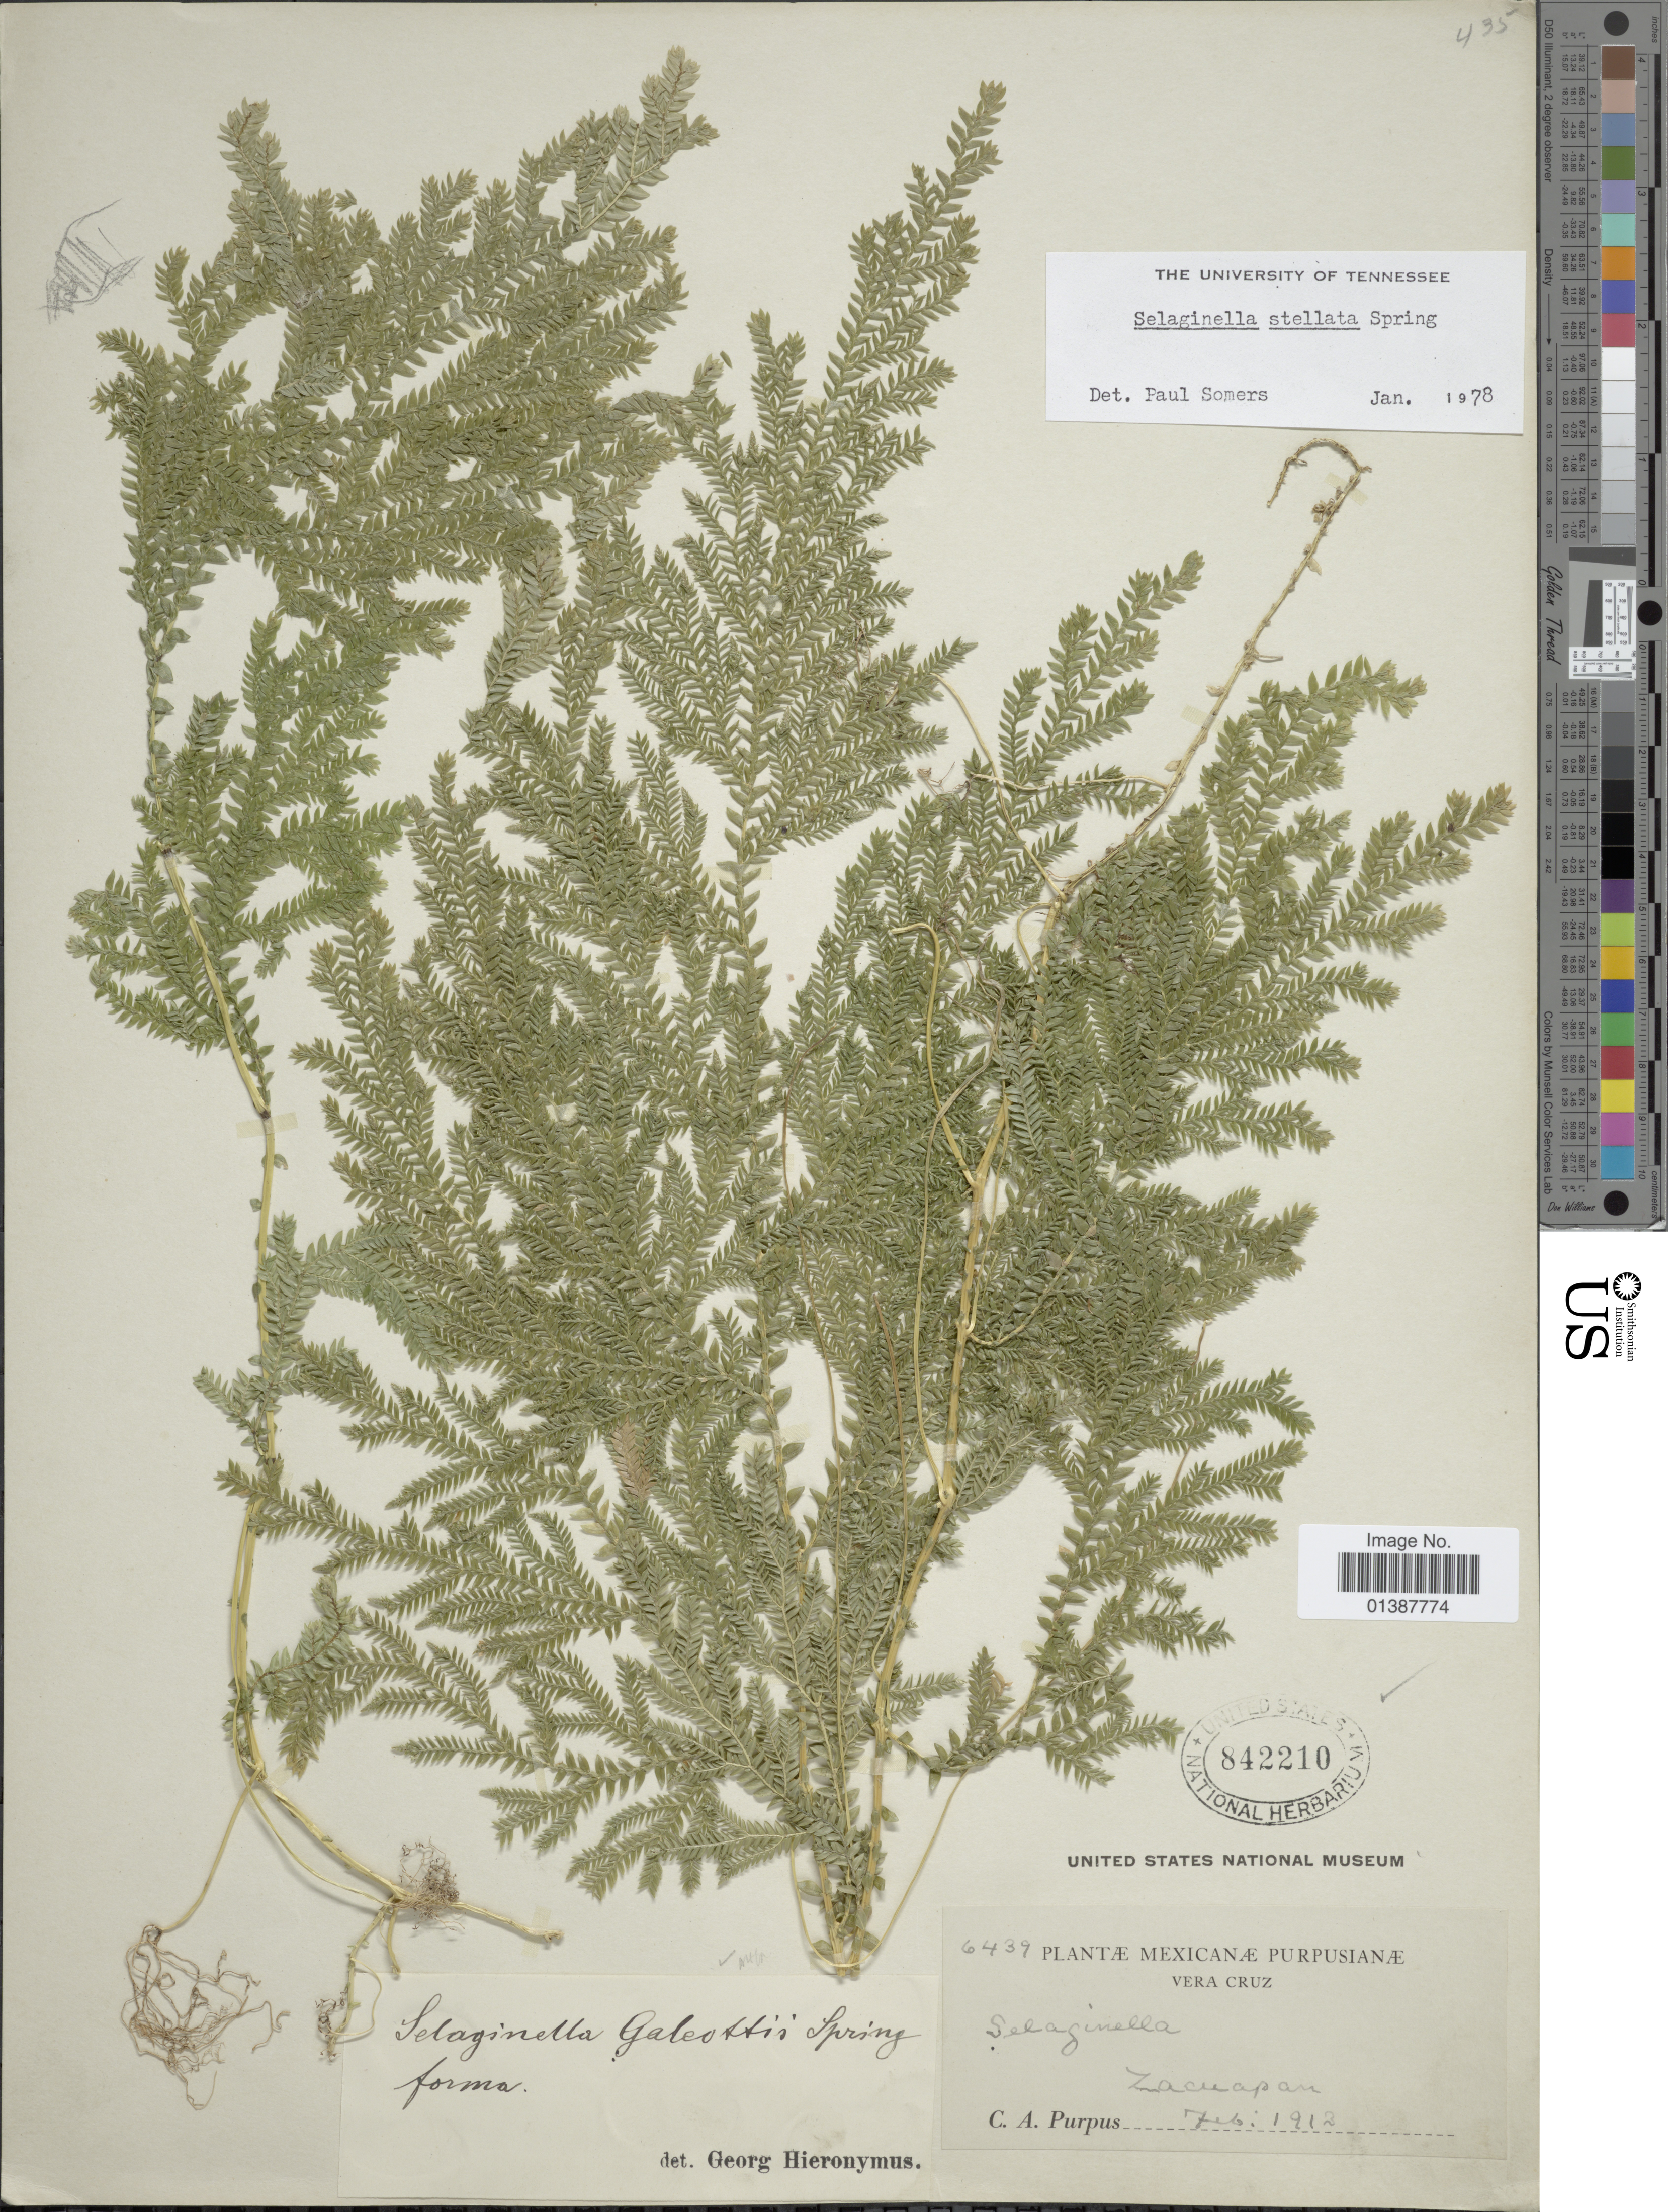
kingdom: Plantae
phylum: Tracheophyta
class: Lycopodiopsida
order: Selaginellales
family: Selaginellaceae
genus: Selaginella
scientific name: Selaginella galeottii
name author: Spring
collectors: C. A. Purpus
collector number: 6439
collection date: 1912-02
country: Mexico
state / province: Veracruz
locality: Vera Cruz, Zacuapan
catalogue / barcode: US 842210